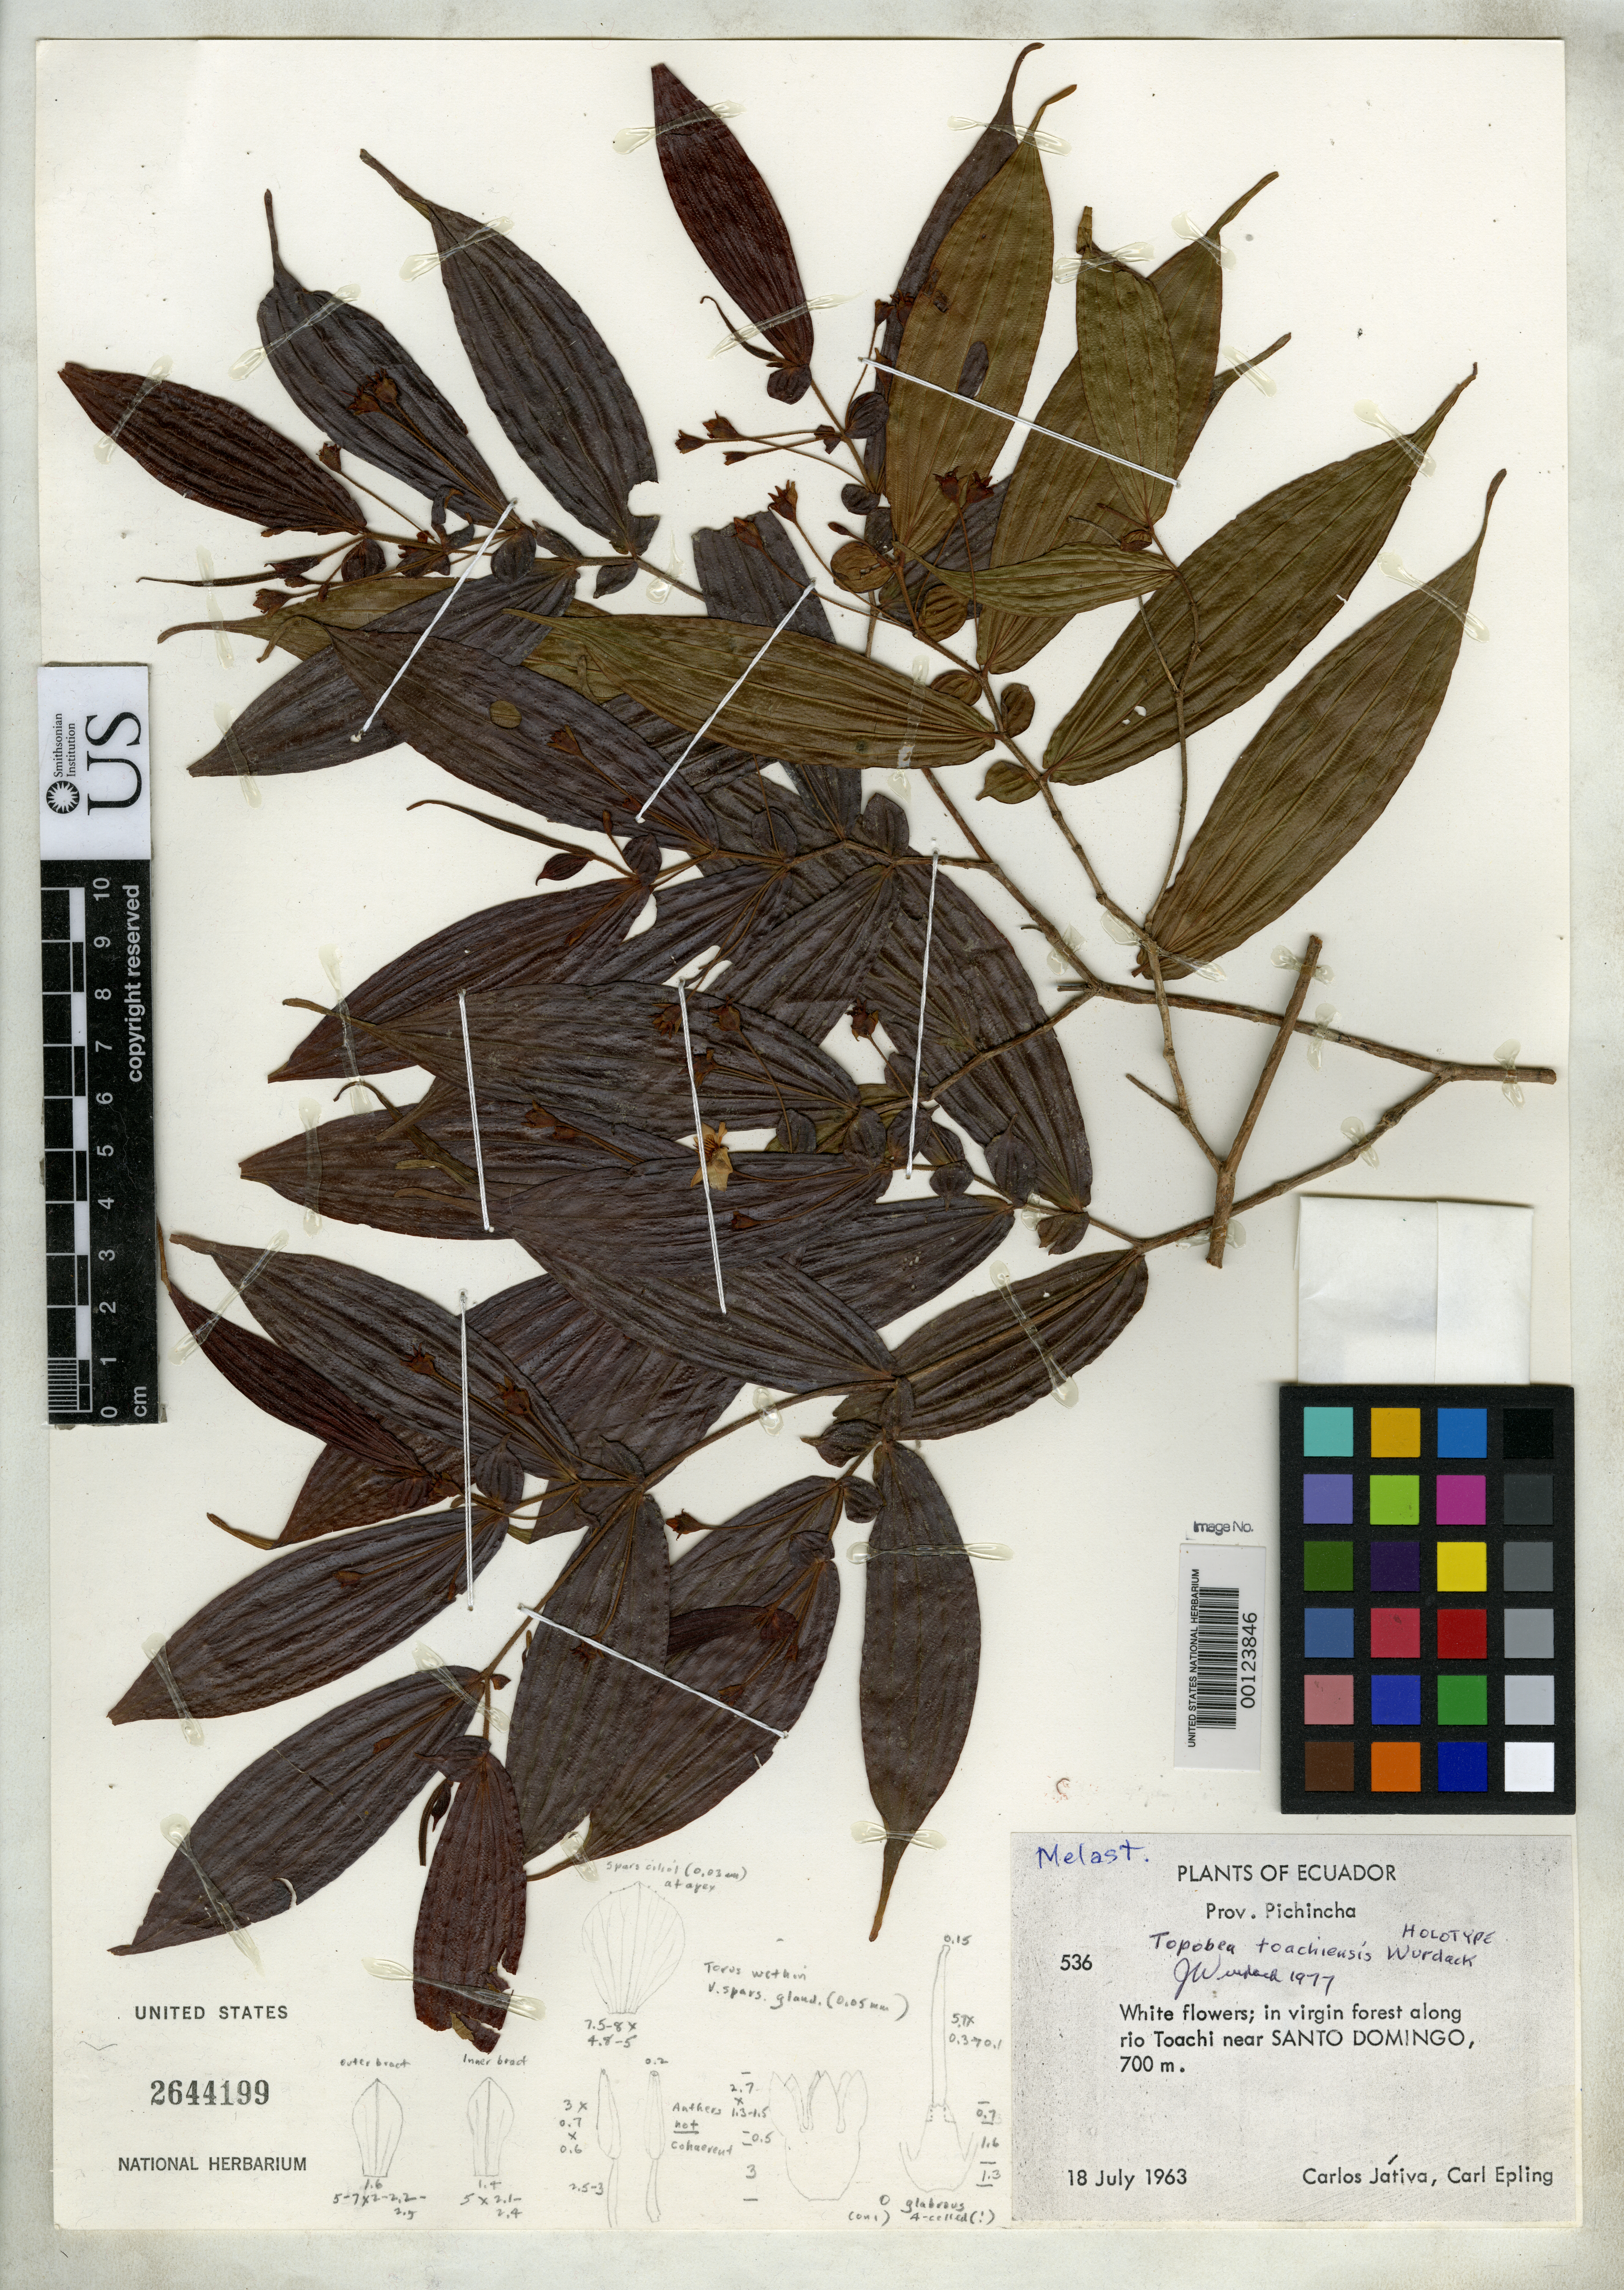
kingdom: Plantae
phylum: Tracheophyta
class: Magnoliopsida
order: Myrtales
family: Melastomataceae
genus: Topobea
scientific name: Topobea toachiensis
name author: Wurdack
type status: Holotype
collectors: C. C. Epling & C. D. Játiva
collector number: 536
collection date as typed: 18 Jul 1963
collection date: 1963-07-18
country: Ecuador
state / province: Pichincha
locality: Along Rio Toachi near Santo Domingo.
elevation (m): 700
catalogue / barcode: US 2644199